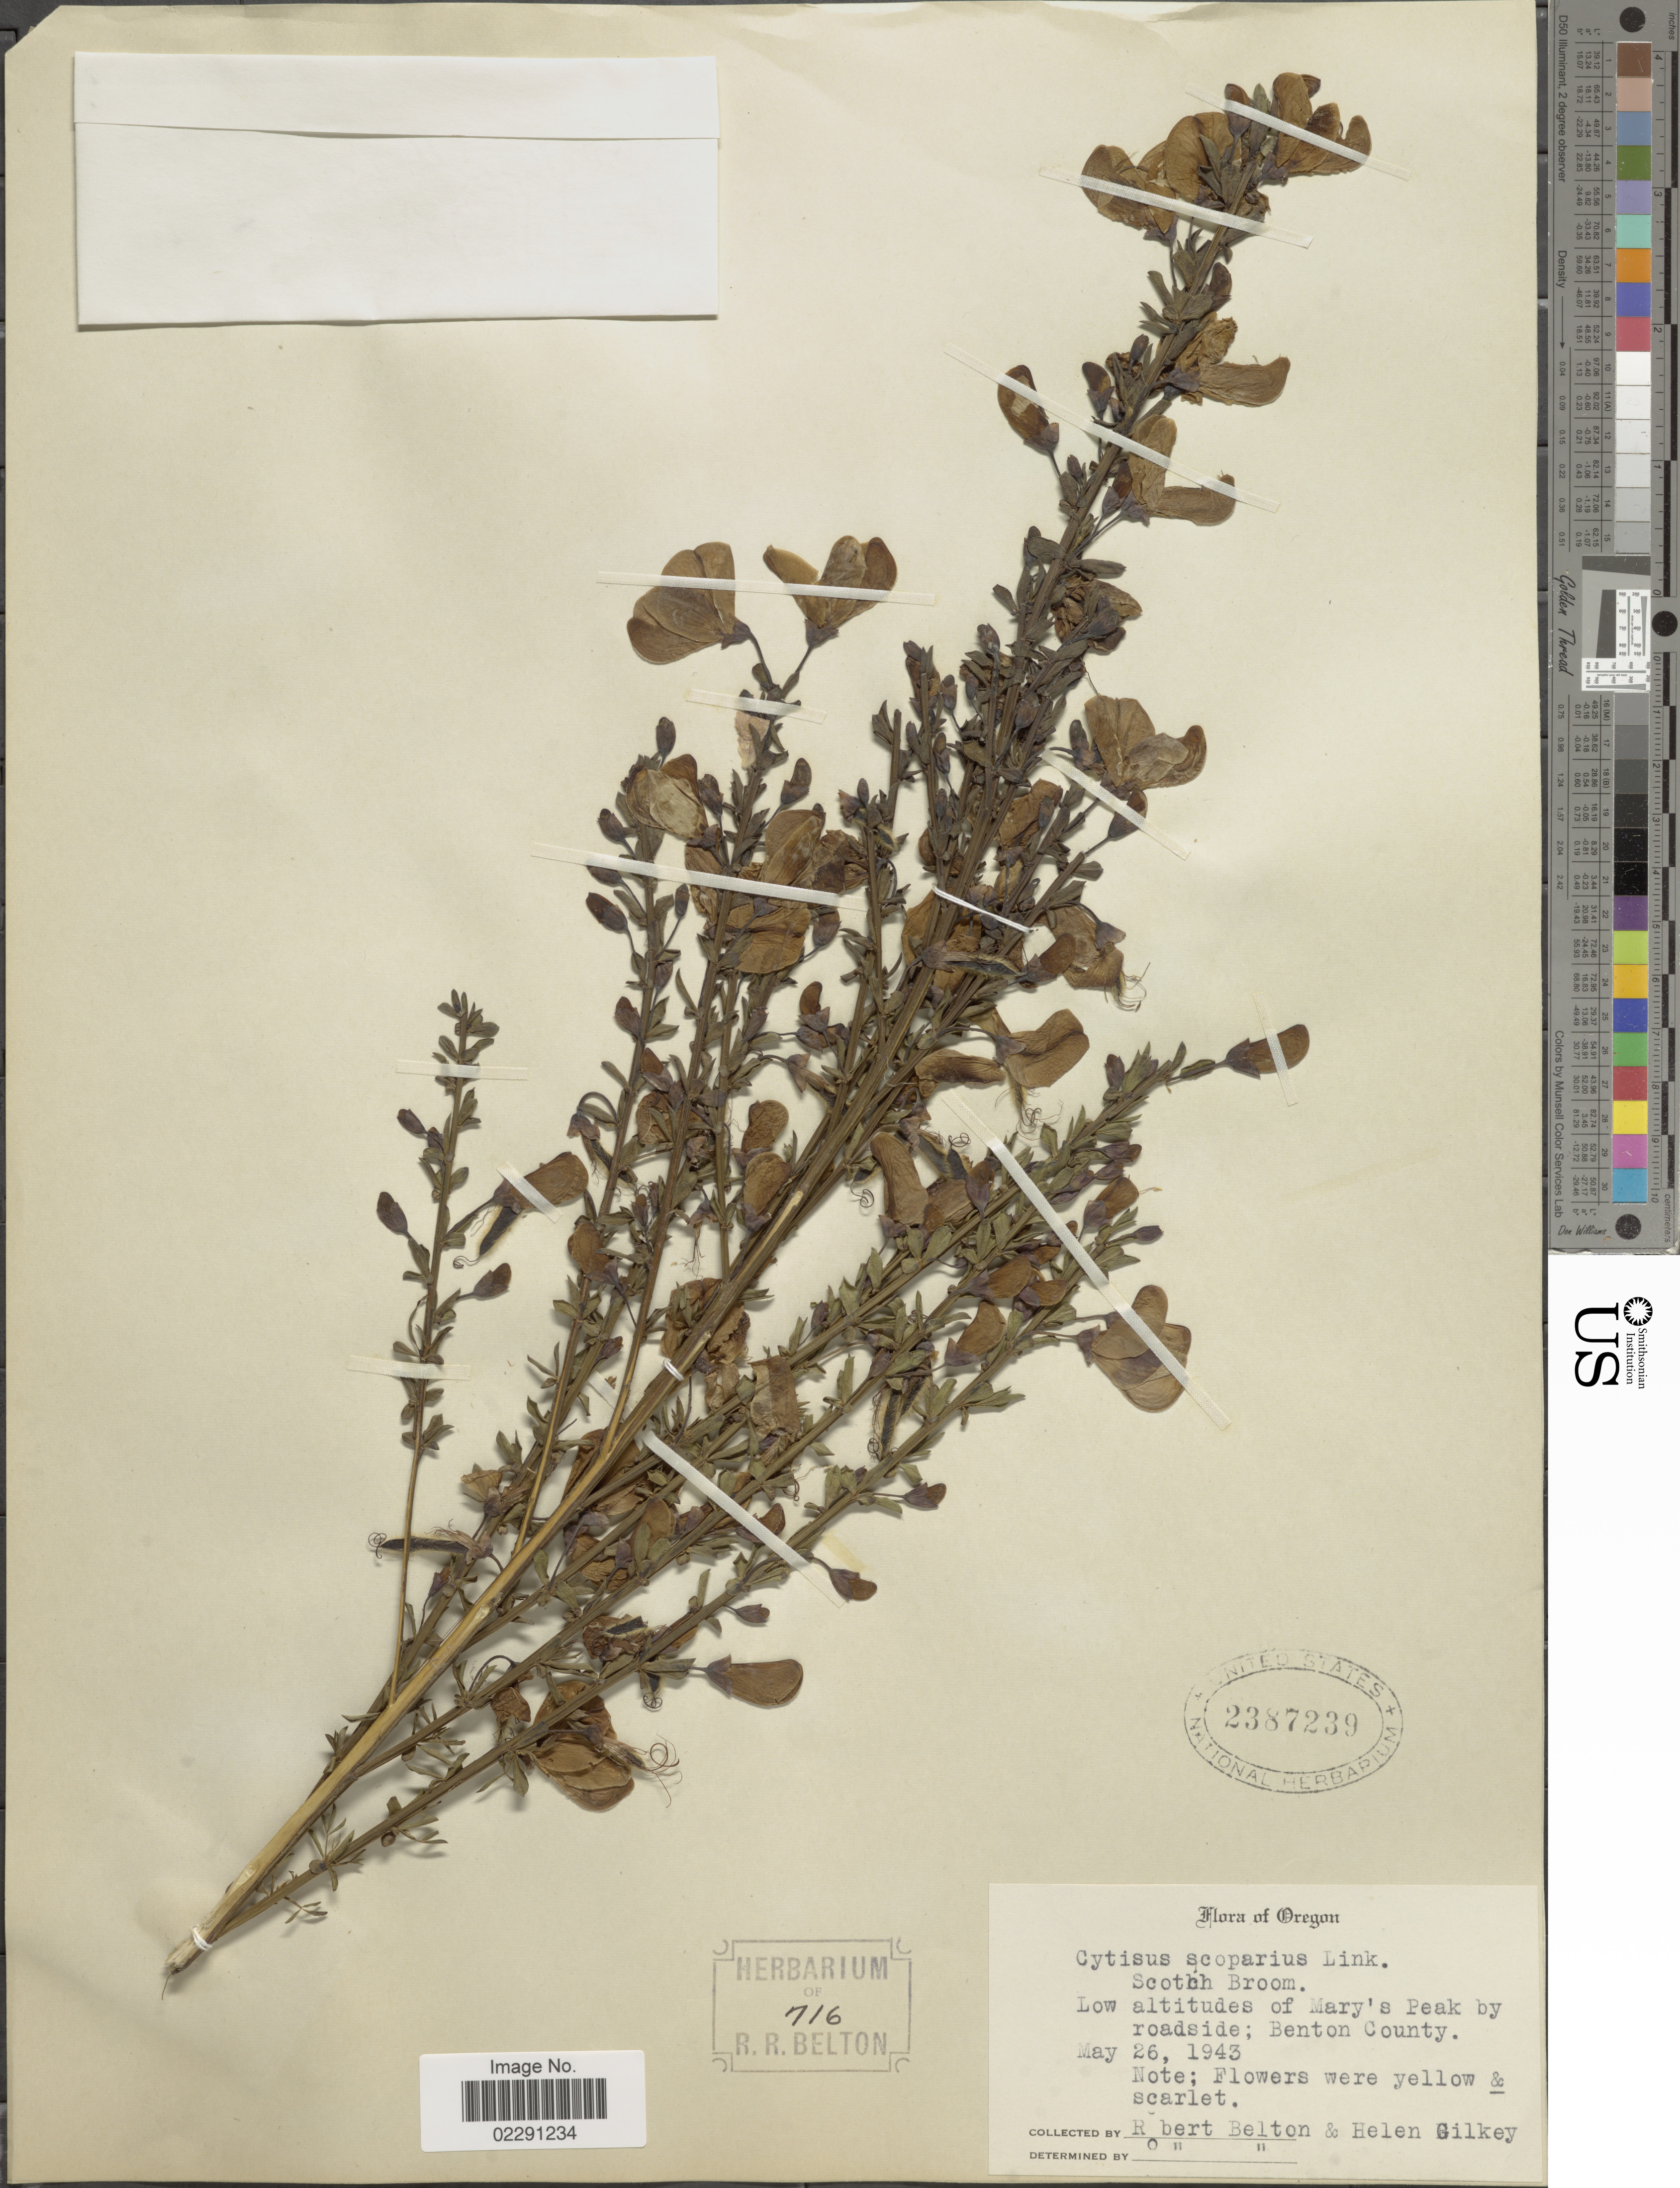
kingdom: Plantae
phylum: Tracheophyta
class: Magnoliopsida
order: Fabales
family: Fabaceae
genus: Cytisus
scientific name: Cytisus scoparius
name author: (L.) Link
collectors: R. Belton & H. Gilkey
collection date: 1943-05-26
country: United States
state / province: Oregon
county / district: Benton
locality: Altitudes of Mary's Peak by roadside; Benton County.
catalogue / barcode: US 2387239